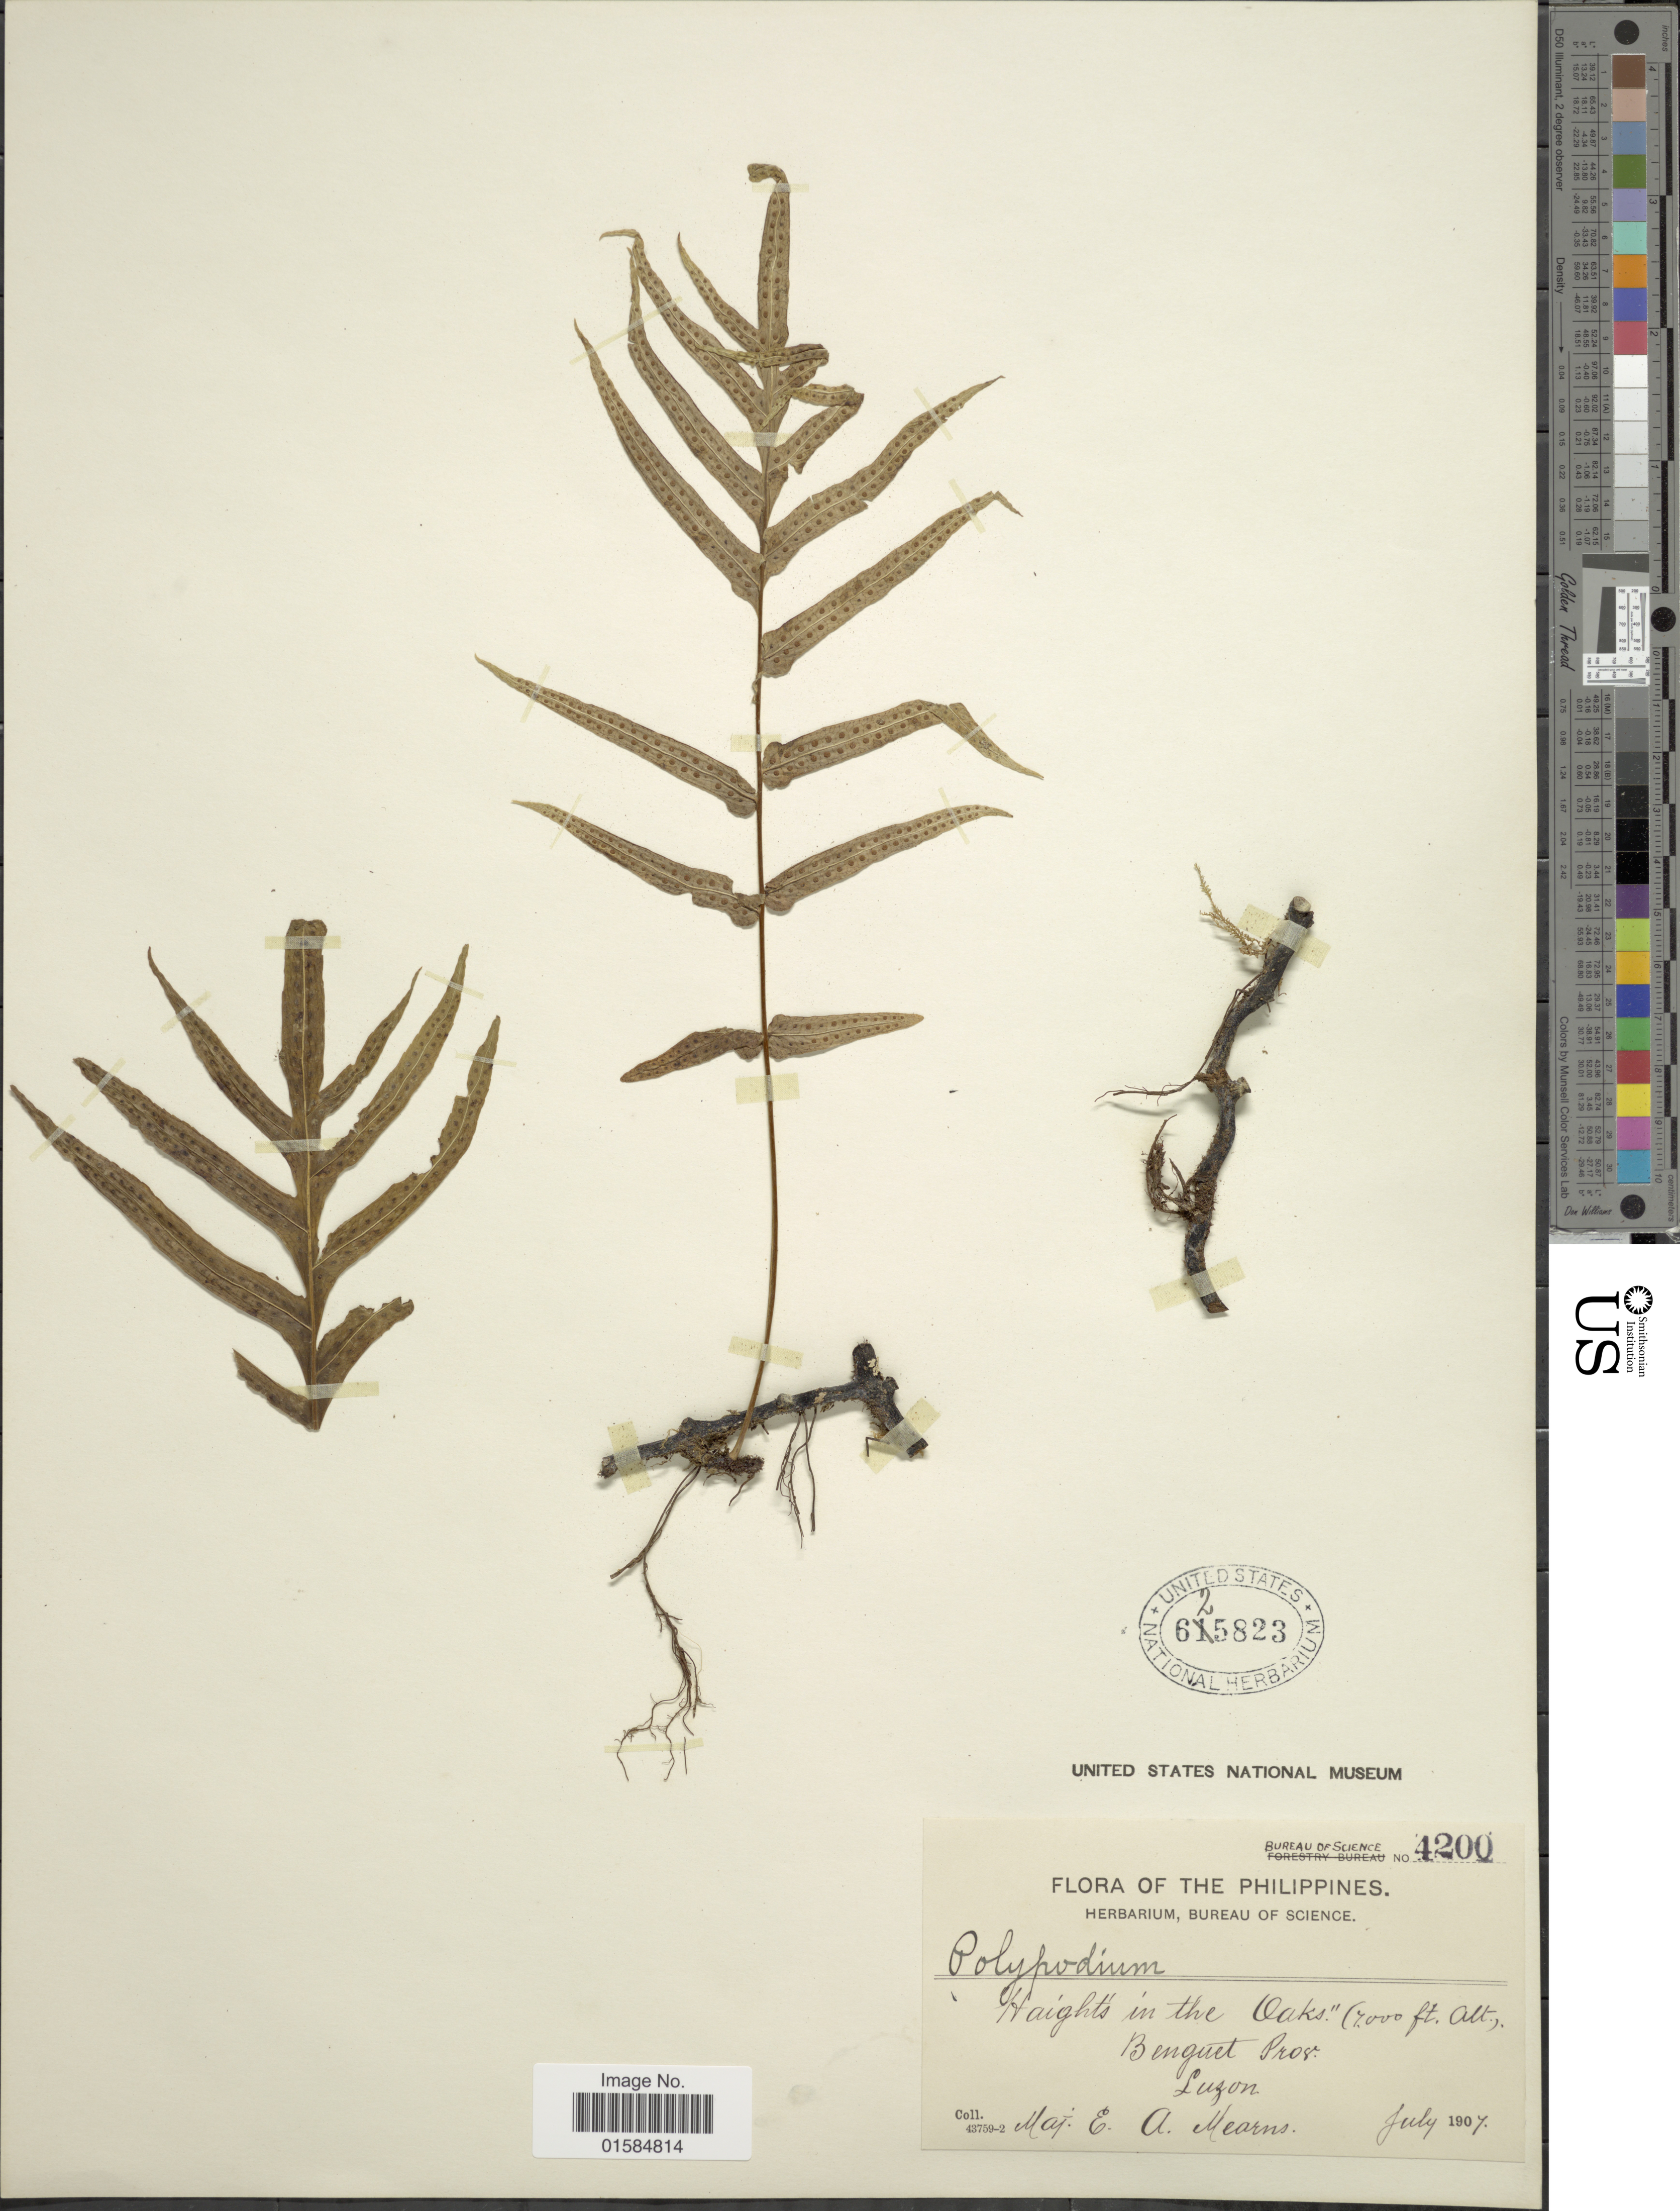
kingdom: Plantae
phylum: Tracheophyta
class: Polypodiopsida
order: Polypodiales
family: Polypodiaceae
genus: Goniophlebium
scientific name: Goniophlebium benguetense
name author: (Copel.) Copel.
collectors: E. A. Mearns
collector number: Bureau of Science 4200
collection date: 1907-07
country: Philippines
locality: Haights in the Oaks, Benguet Prov., Luzon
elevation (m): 2134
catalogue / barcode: US 625823